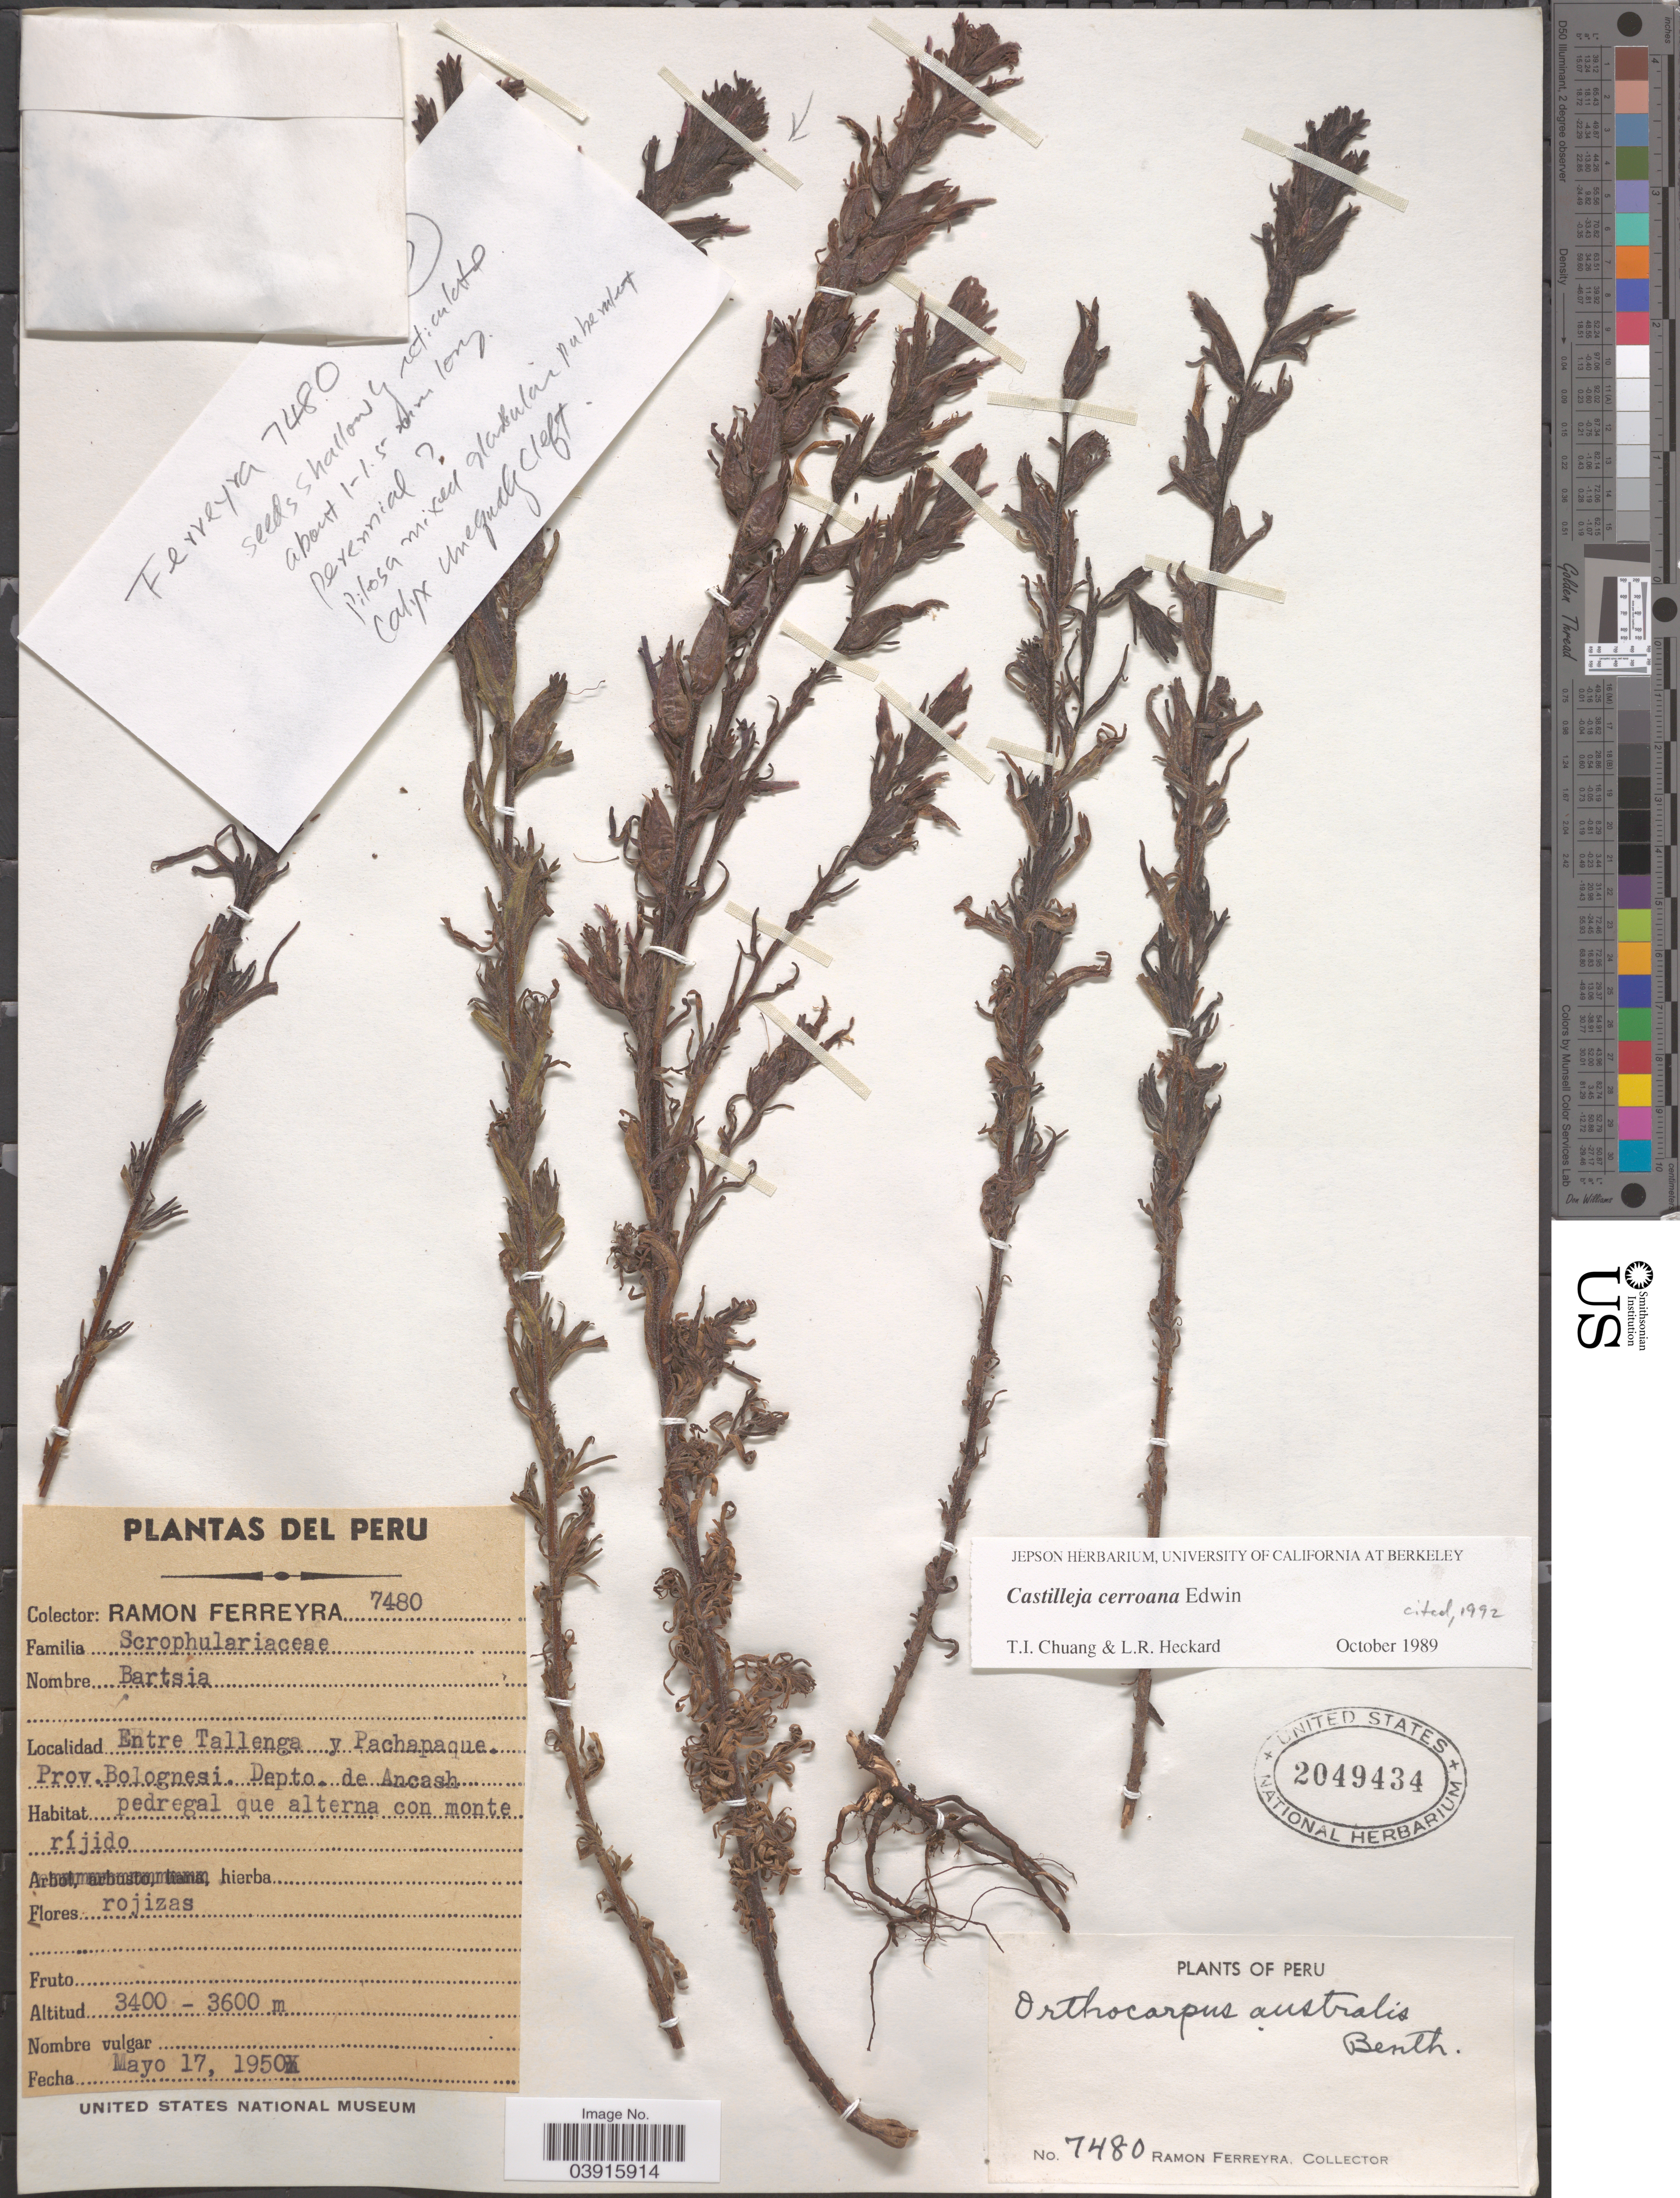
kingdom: Plantae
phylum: Tracheophyta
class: Magnoliopsida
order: Lamiales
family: Orobanchaceae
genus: Castilleja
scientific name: Castilleja cerroana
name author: Edwin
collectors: R. A. Ferreyra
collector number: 7480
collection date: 1950-05-17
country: Peru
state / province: Ancash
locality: Entre Tallenga y Pachapaque. Prov. de Bolognesi. Depto. de Ancash.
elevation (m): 3400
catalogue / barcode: US 2049434